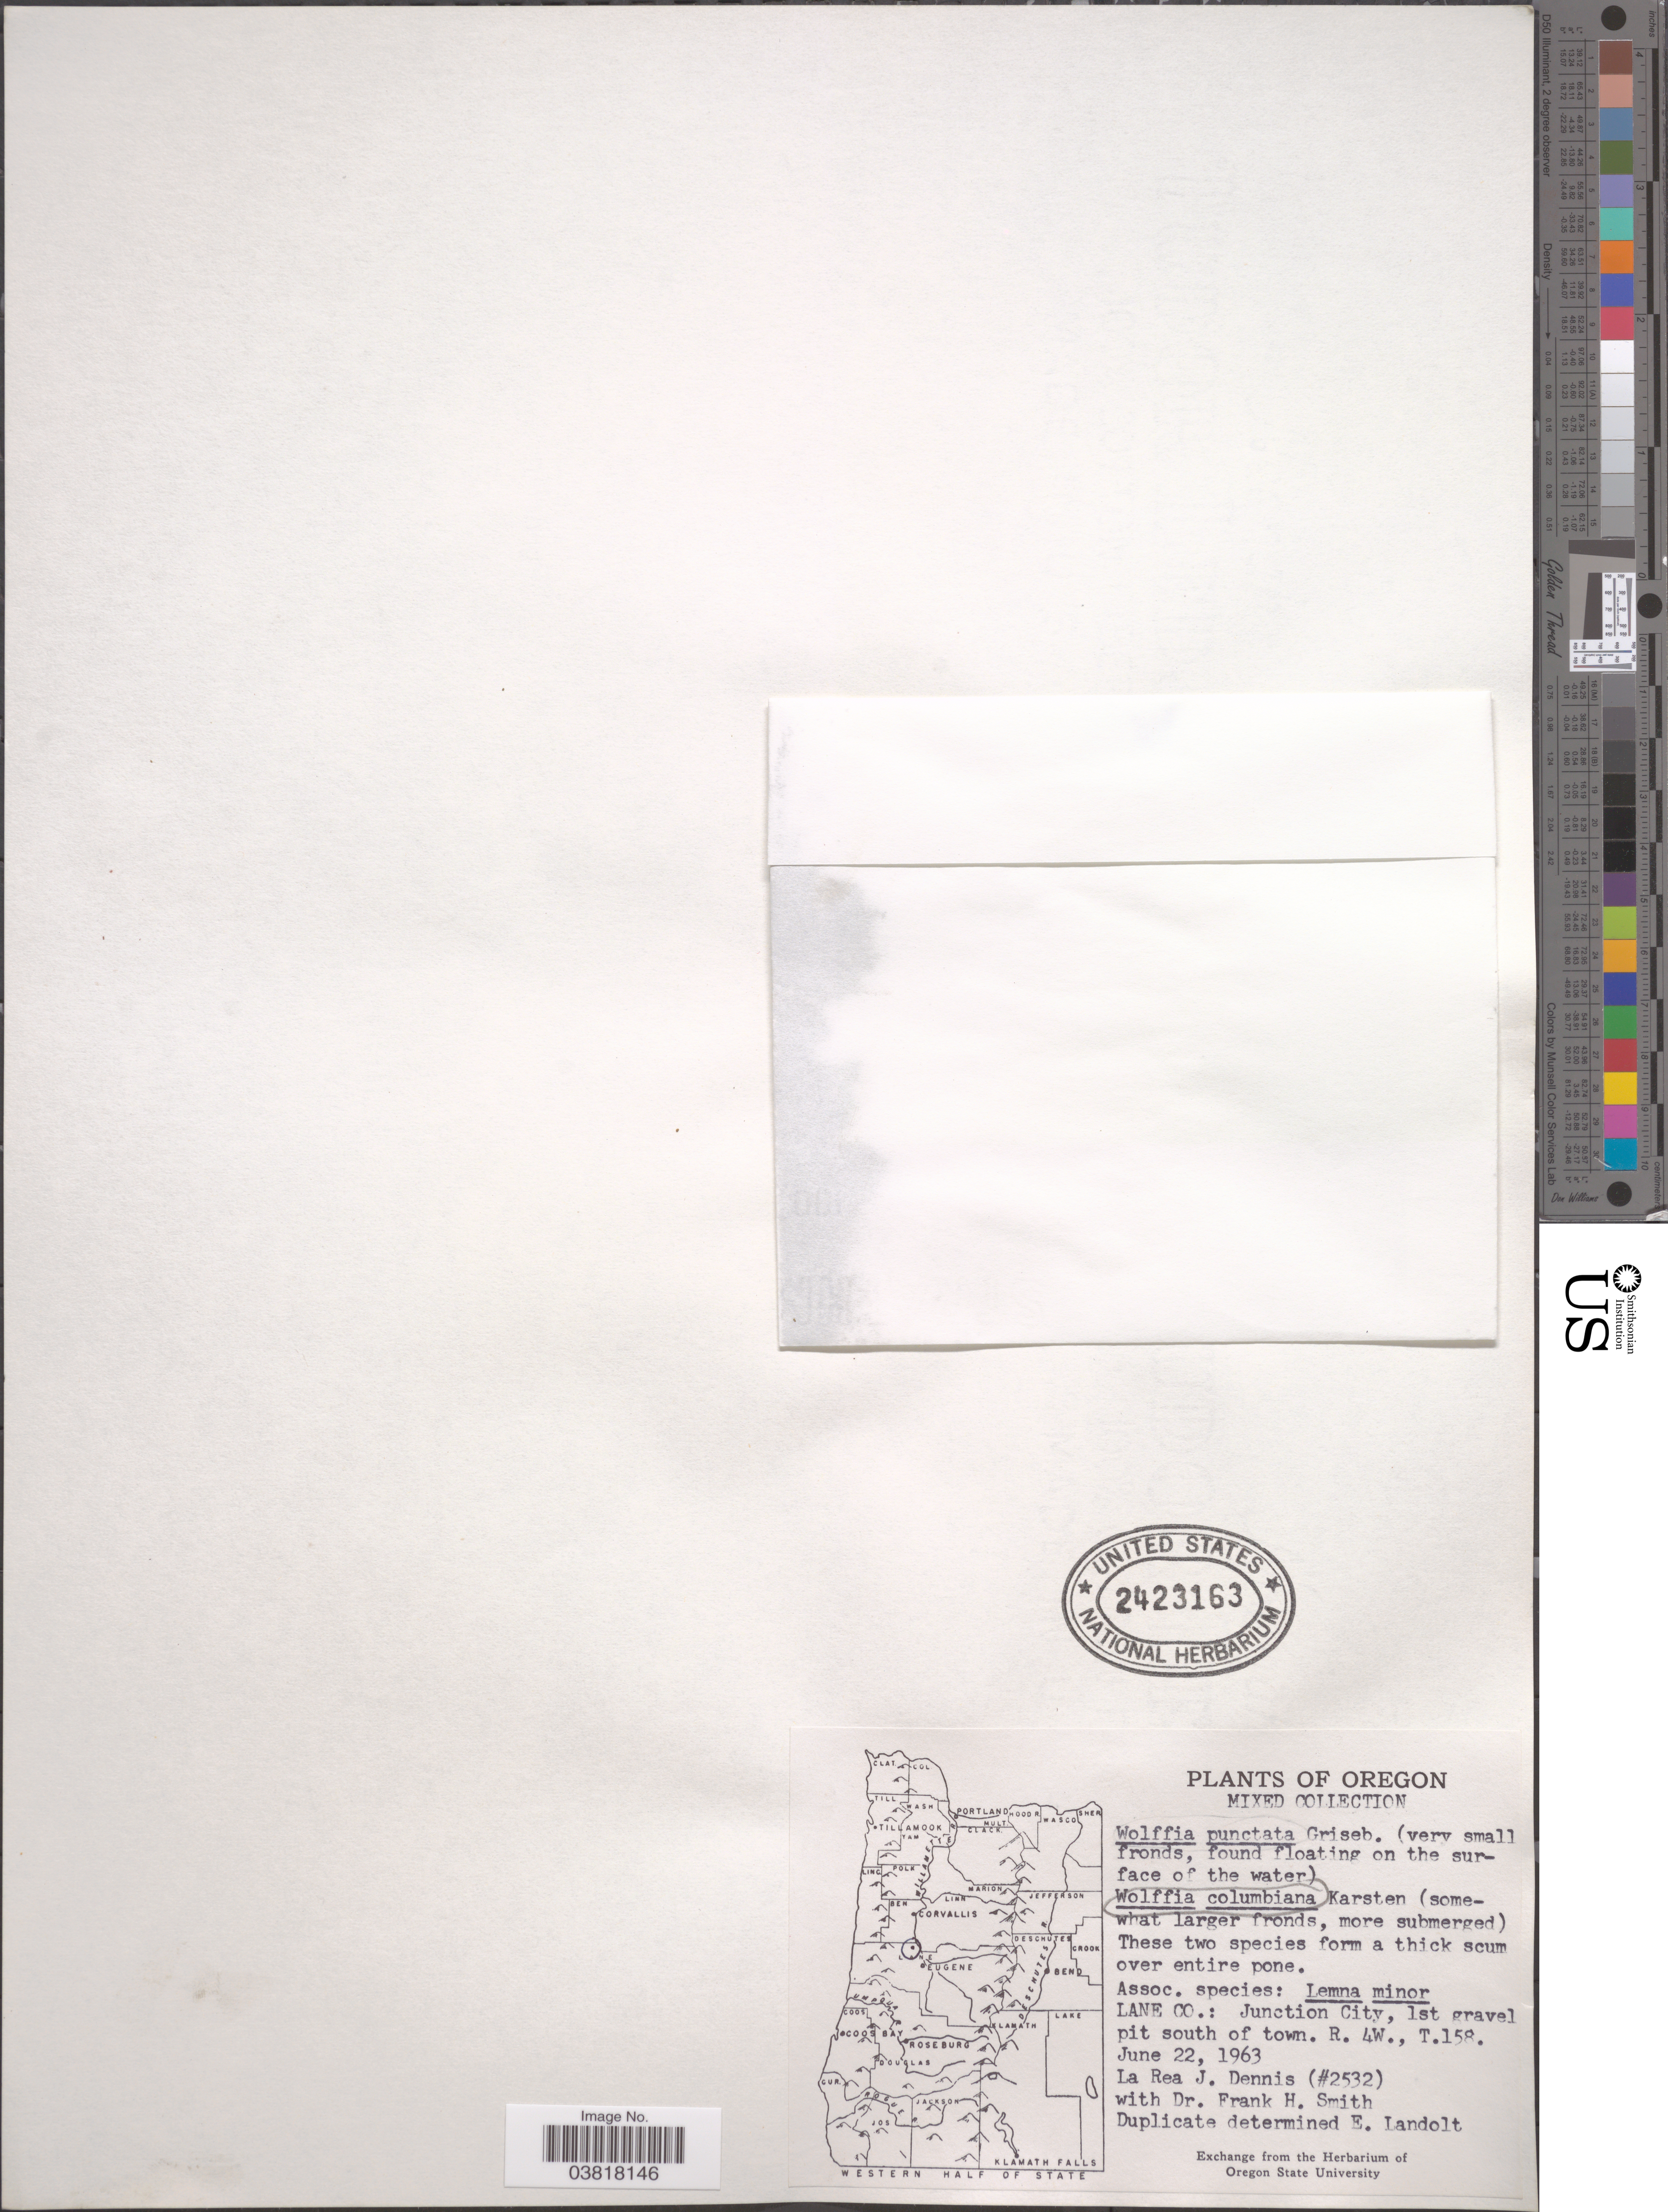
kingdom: Plantae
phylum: Tracheophyta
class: Liliopsida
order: Alismatales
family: Araceae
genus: Wolffia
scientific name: Wolffia columbiana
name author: H. Karst.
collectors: L. Dennis & F. Smith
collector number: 2532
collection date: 1963-06-22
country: United States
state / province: Oregon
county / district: Lane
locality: Lane Co.: Junction City, 1st gravel pit south of town. R. 4W., T. 158.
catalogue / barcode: US 2423163